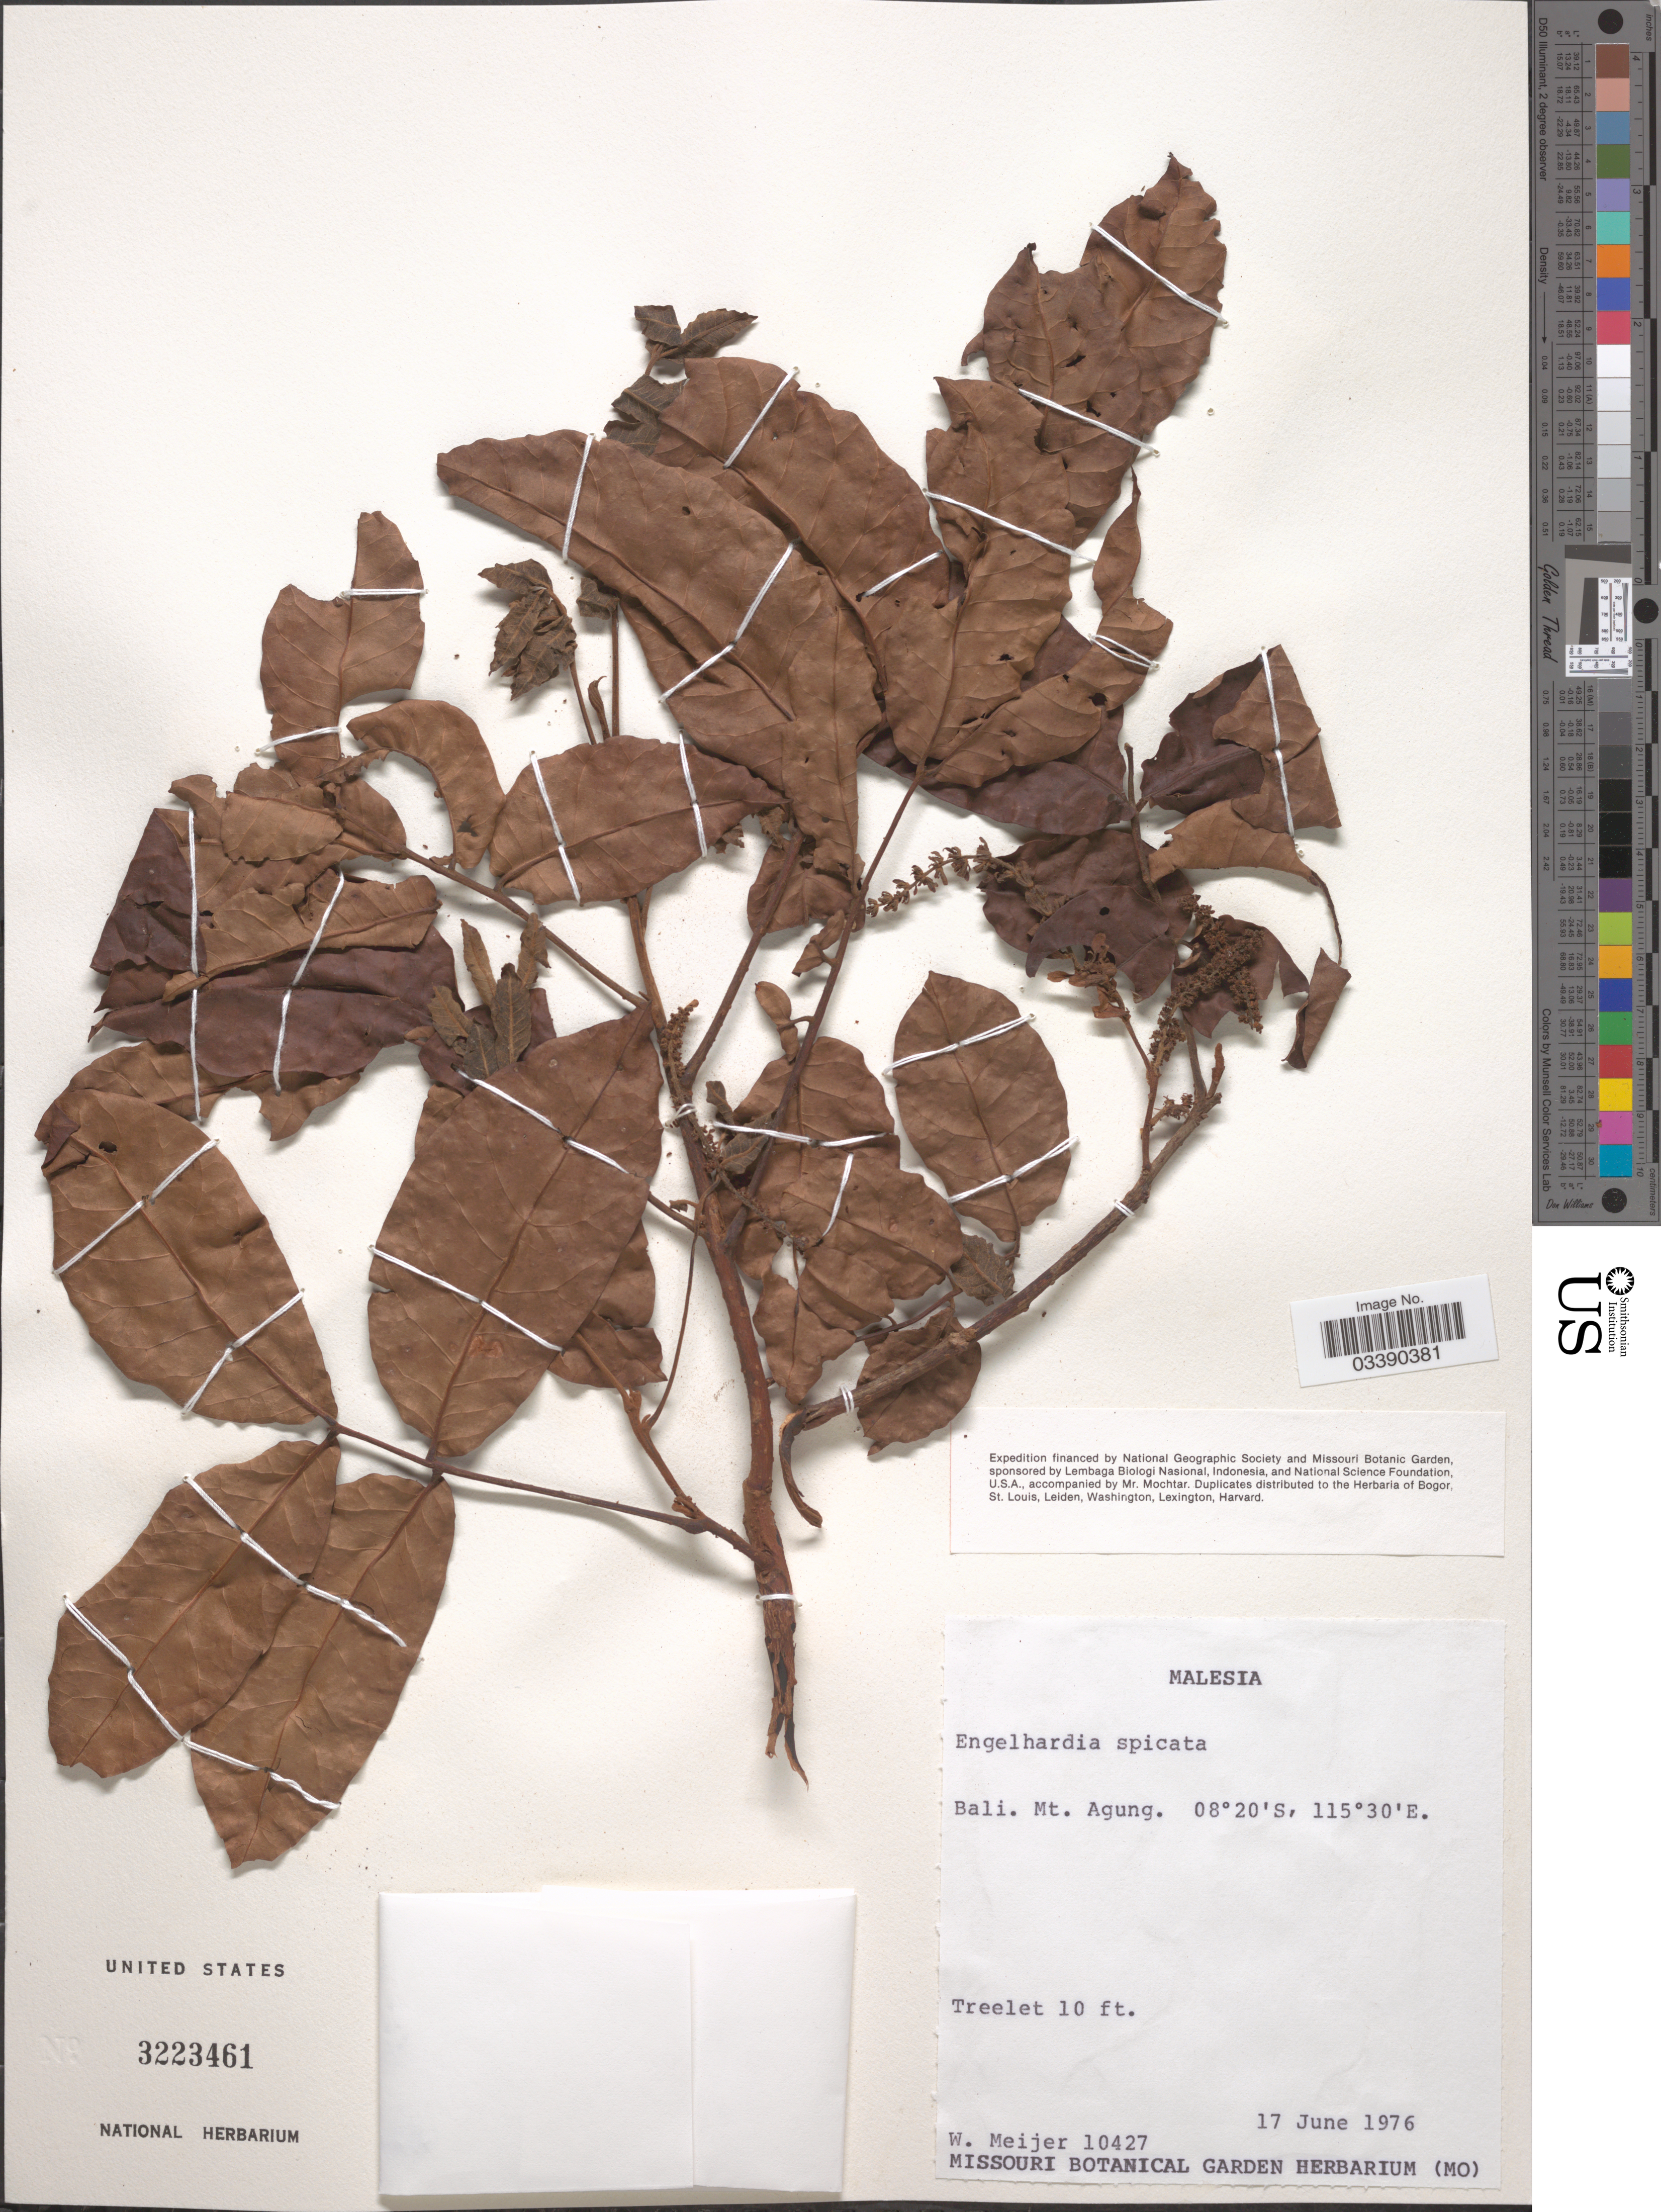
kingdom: Plantae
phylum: Tracheophyta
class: Magnoliopsida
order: Fagales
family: Juglandaceae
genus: Engelhardia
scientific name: Engelhardia spicata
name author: Lesch. ex Blume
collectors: W. Meijer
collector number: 10427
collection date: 1976-06-17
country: Malaysia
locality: Malesia. Bali. Mt. Agung.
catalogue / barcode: US 3223461